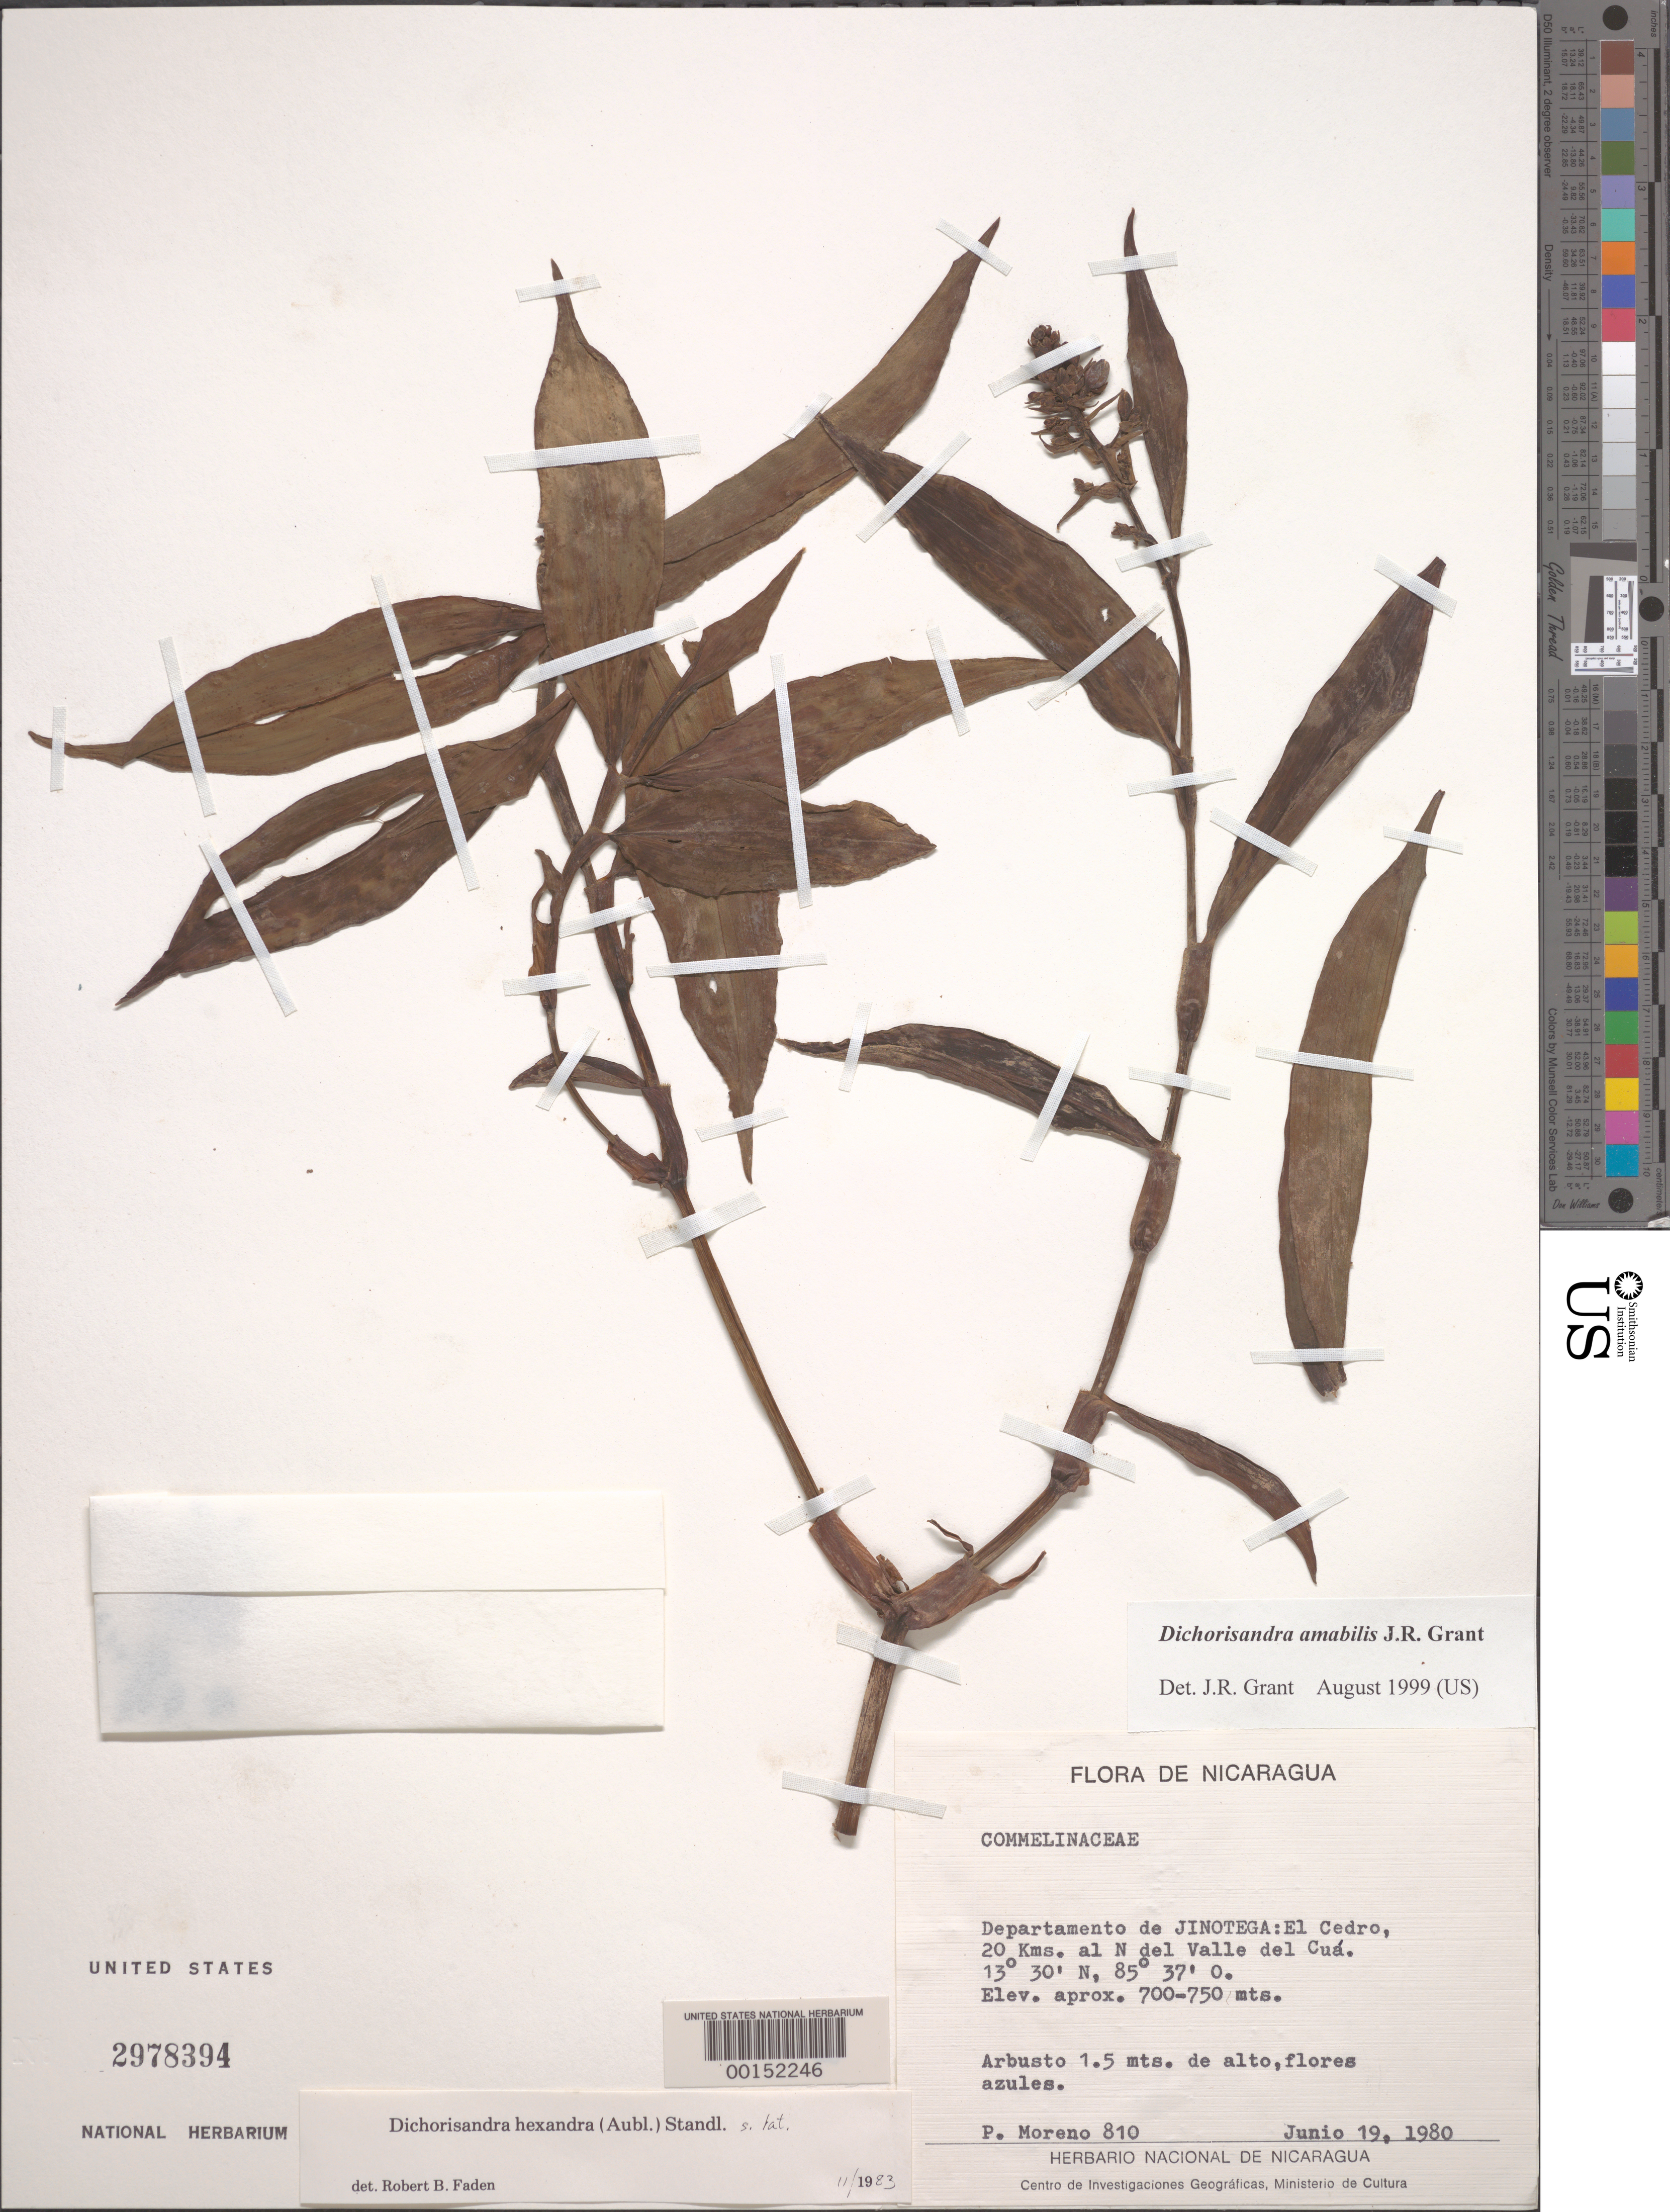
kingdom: Plantae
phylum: Tracheophyta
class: Liliopsida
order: Commelinales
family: Commelinaceae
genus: Dichorisandra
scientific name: Dichorisandra hexandra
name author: (Aubl.) Standl.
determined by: Faden, Robert B., (US), Smithsonian Institution - National Museum of Natural History (UNITED STATES)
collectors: P. Moreno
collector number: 810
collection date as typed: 19 Jun 1980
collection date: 1980-06-19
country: Nicaragua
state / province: Jinotega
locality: El cedro, n of valle del cua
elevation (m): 700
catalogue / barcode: US 2978394